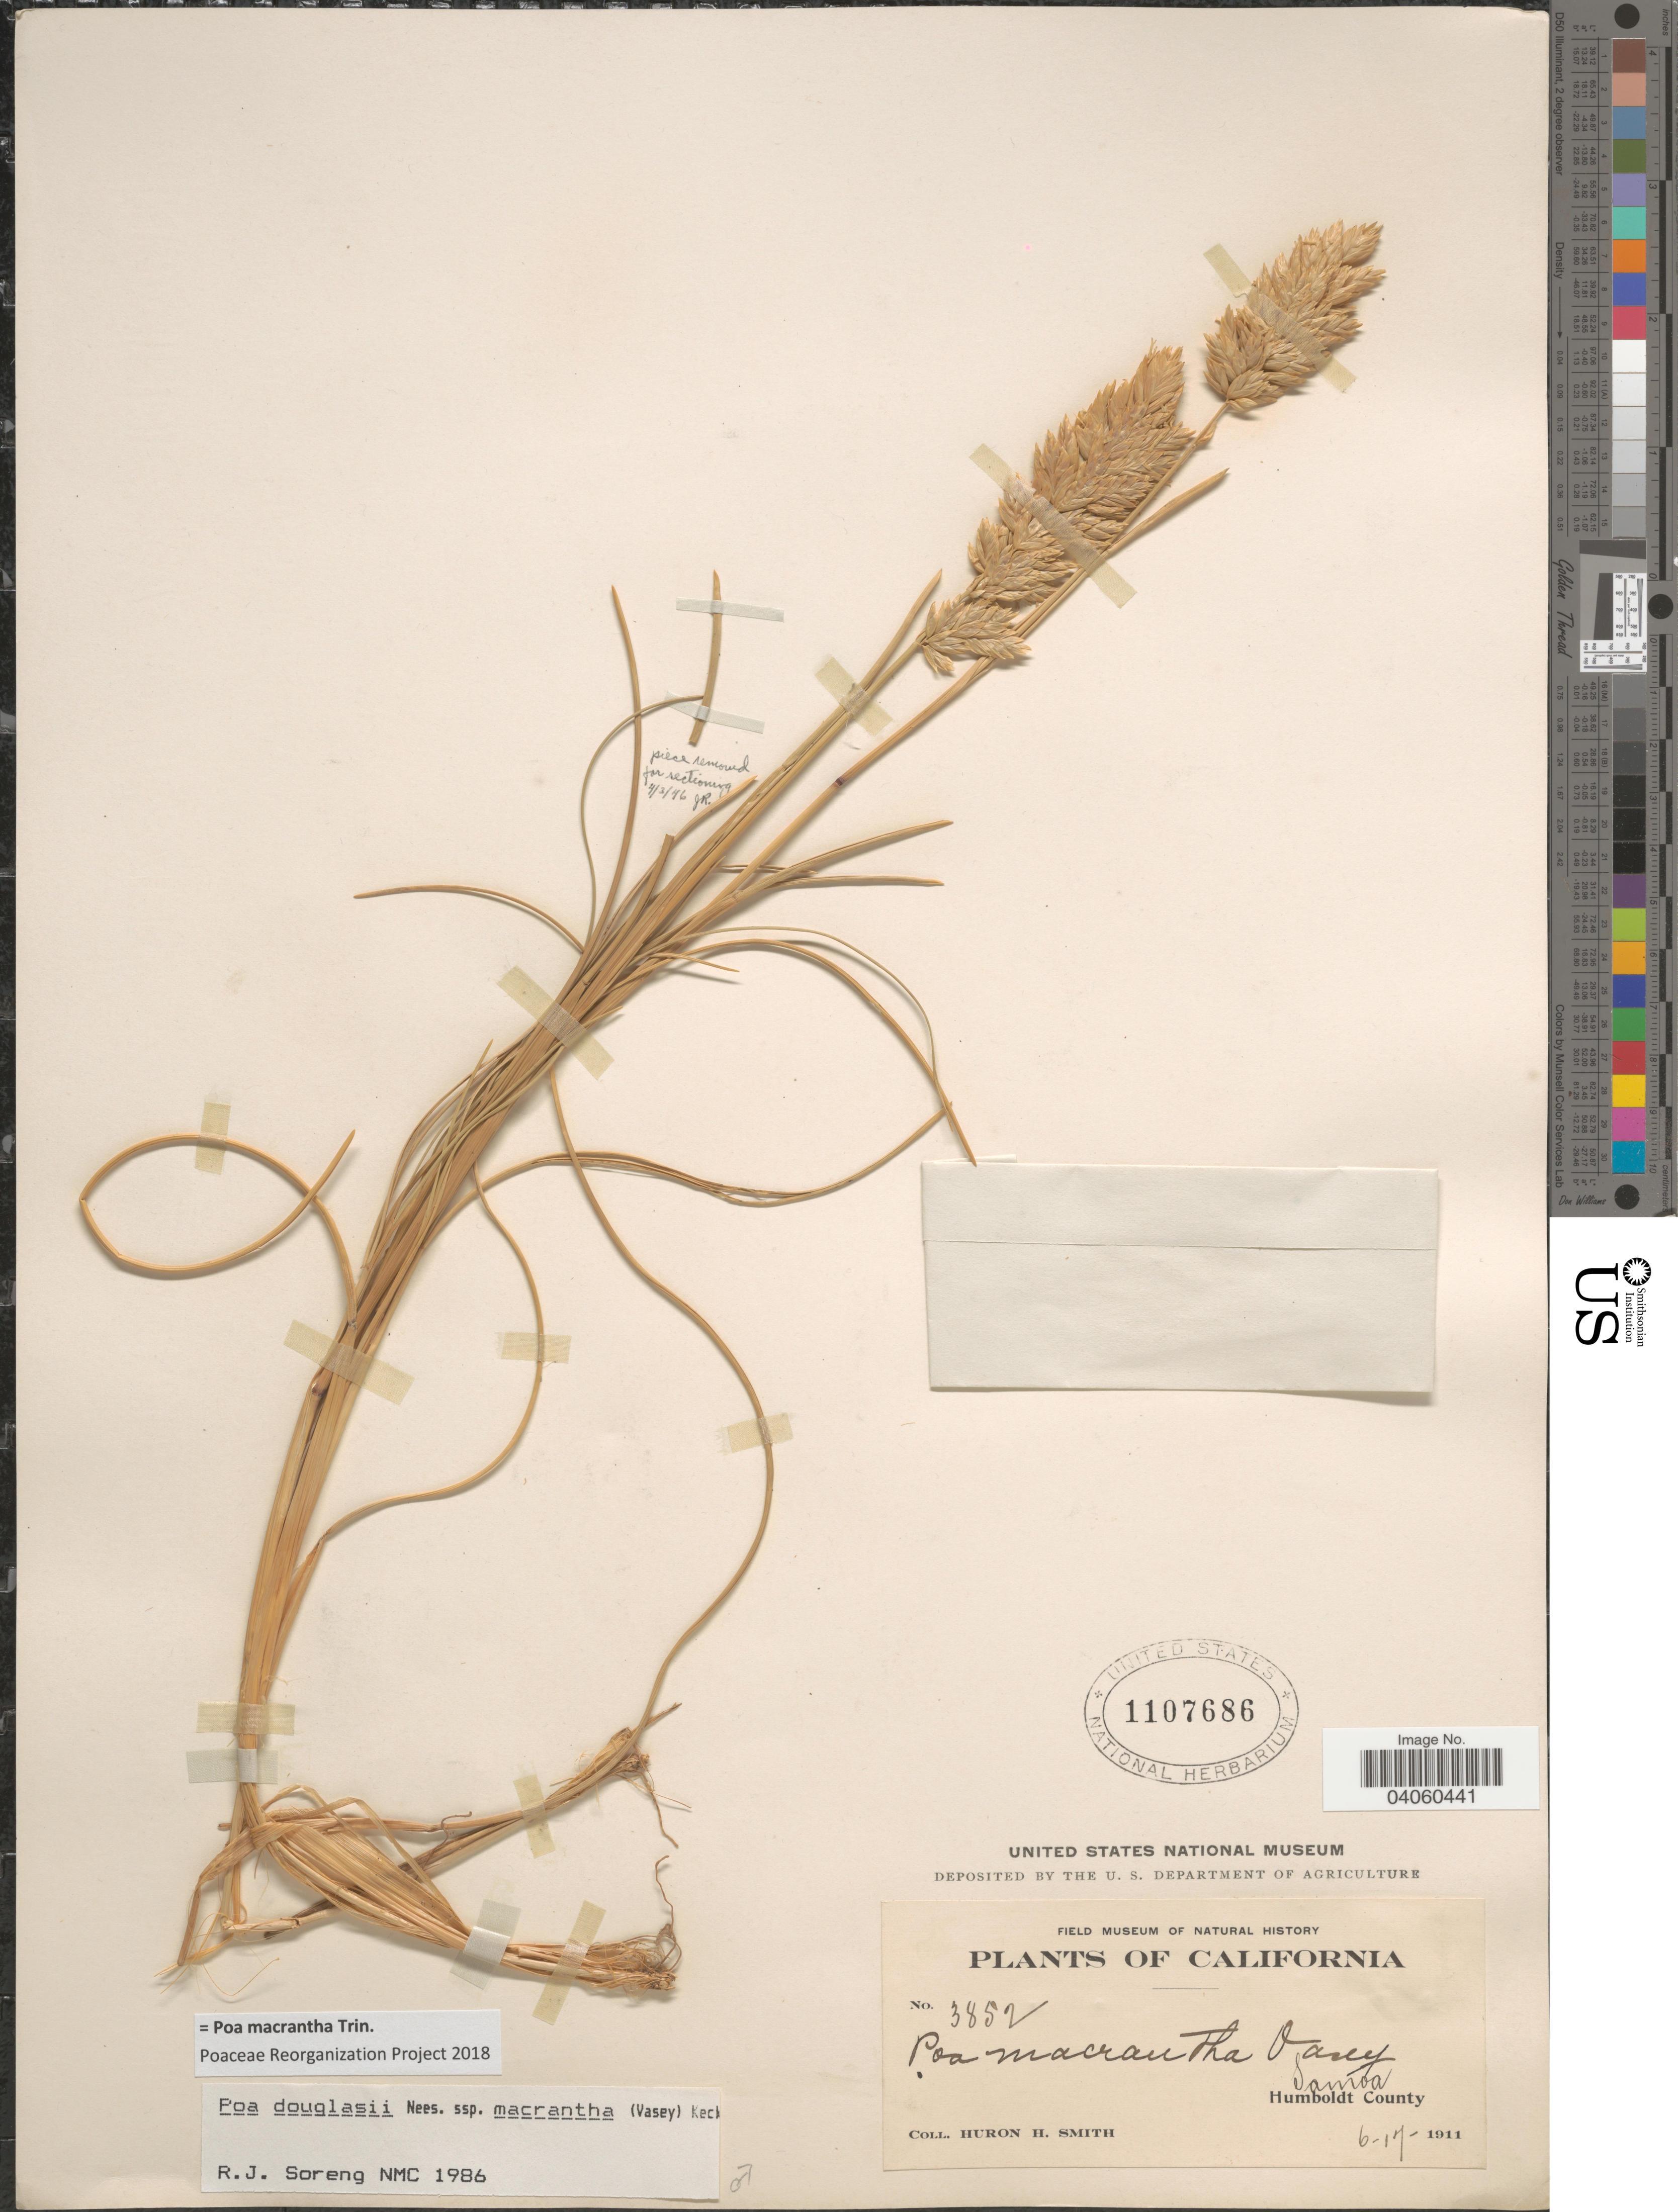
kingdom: Plantae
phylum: Tracheophyta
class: Liliopsida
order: Poales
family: Poaceae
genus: Poa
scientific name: Poa macrantha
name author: Vasey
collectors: Huron H. Smith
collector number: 3852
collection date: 1911-06-17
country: United States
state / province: California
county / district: Humboldt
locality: Samoa. Humboldt County.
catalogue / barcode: US 1107686